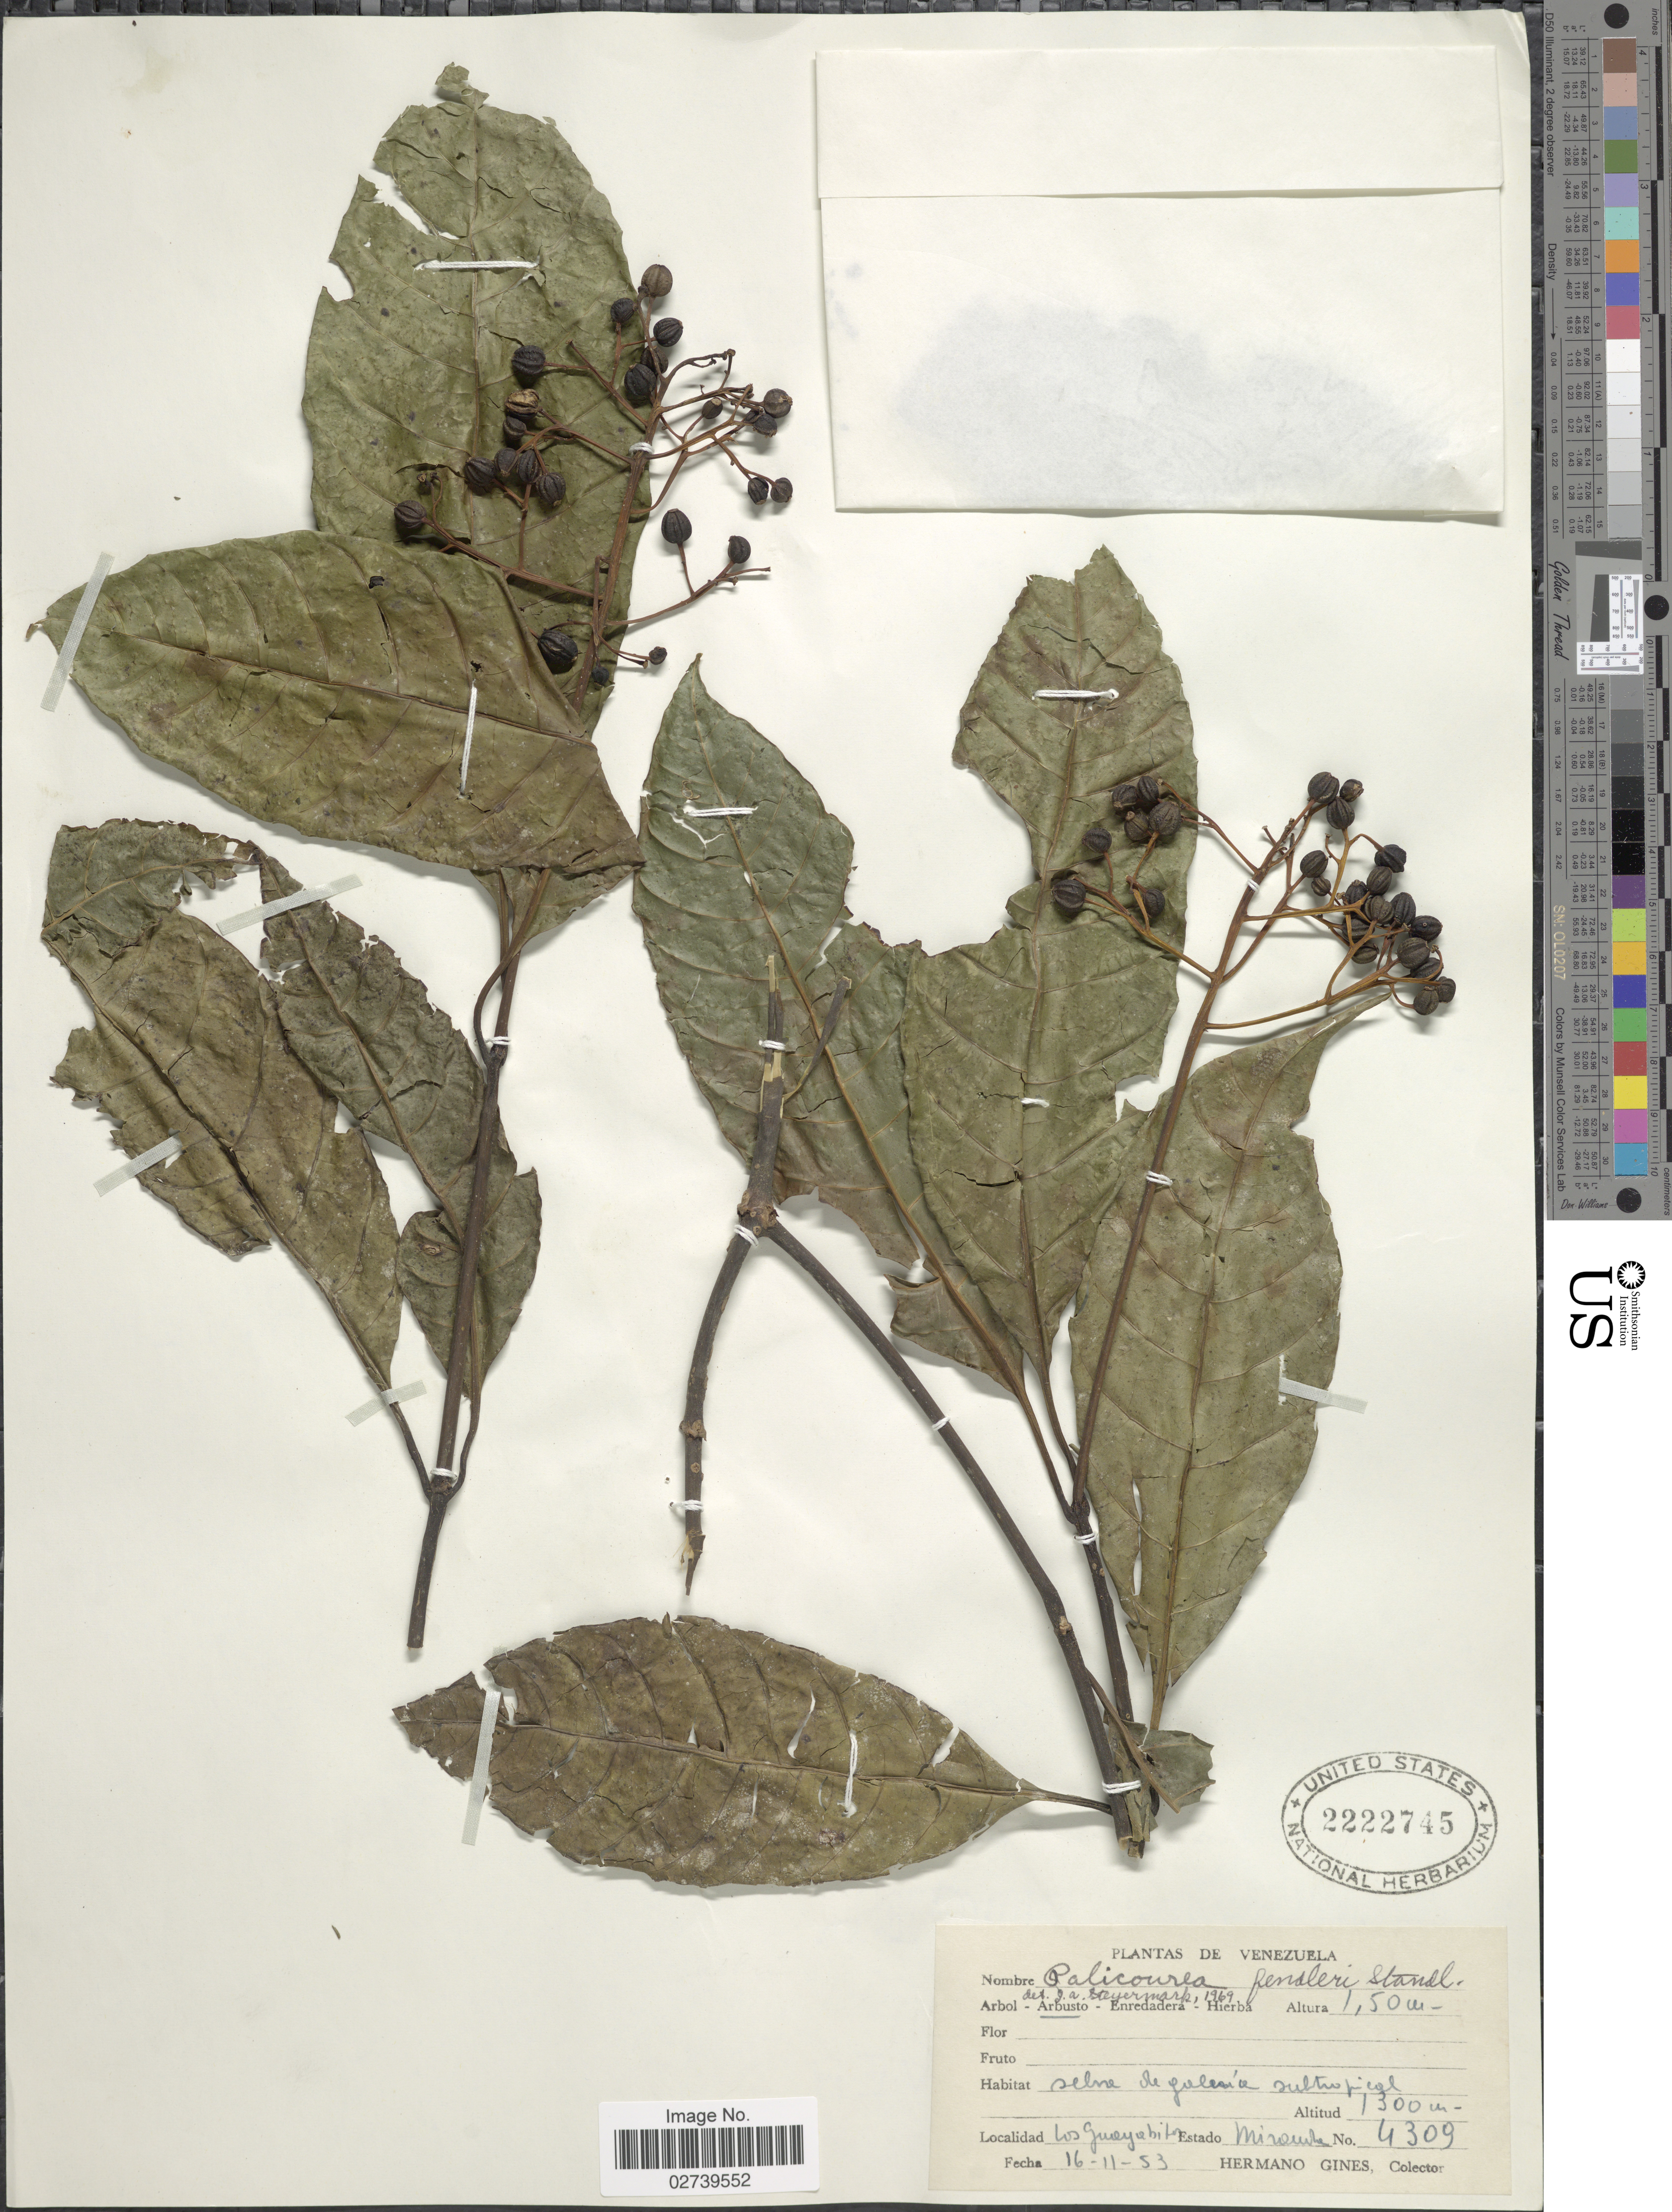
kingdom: Plantae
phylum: Tracheophyta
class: Magnoliopsida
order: Gentianales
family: Rubiaceae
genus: Palicourea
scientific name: Palicourea fendleri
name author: Standl.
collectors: Bro. Gines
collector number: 4309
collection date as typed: Transcribed d/m/y: 16/11/53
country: Venezuela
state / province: Miranda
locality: Los Guayabito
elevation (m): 1300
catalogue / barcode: US 2222745